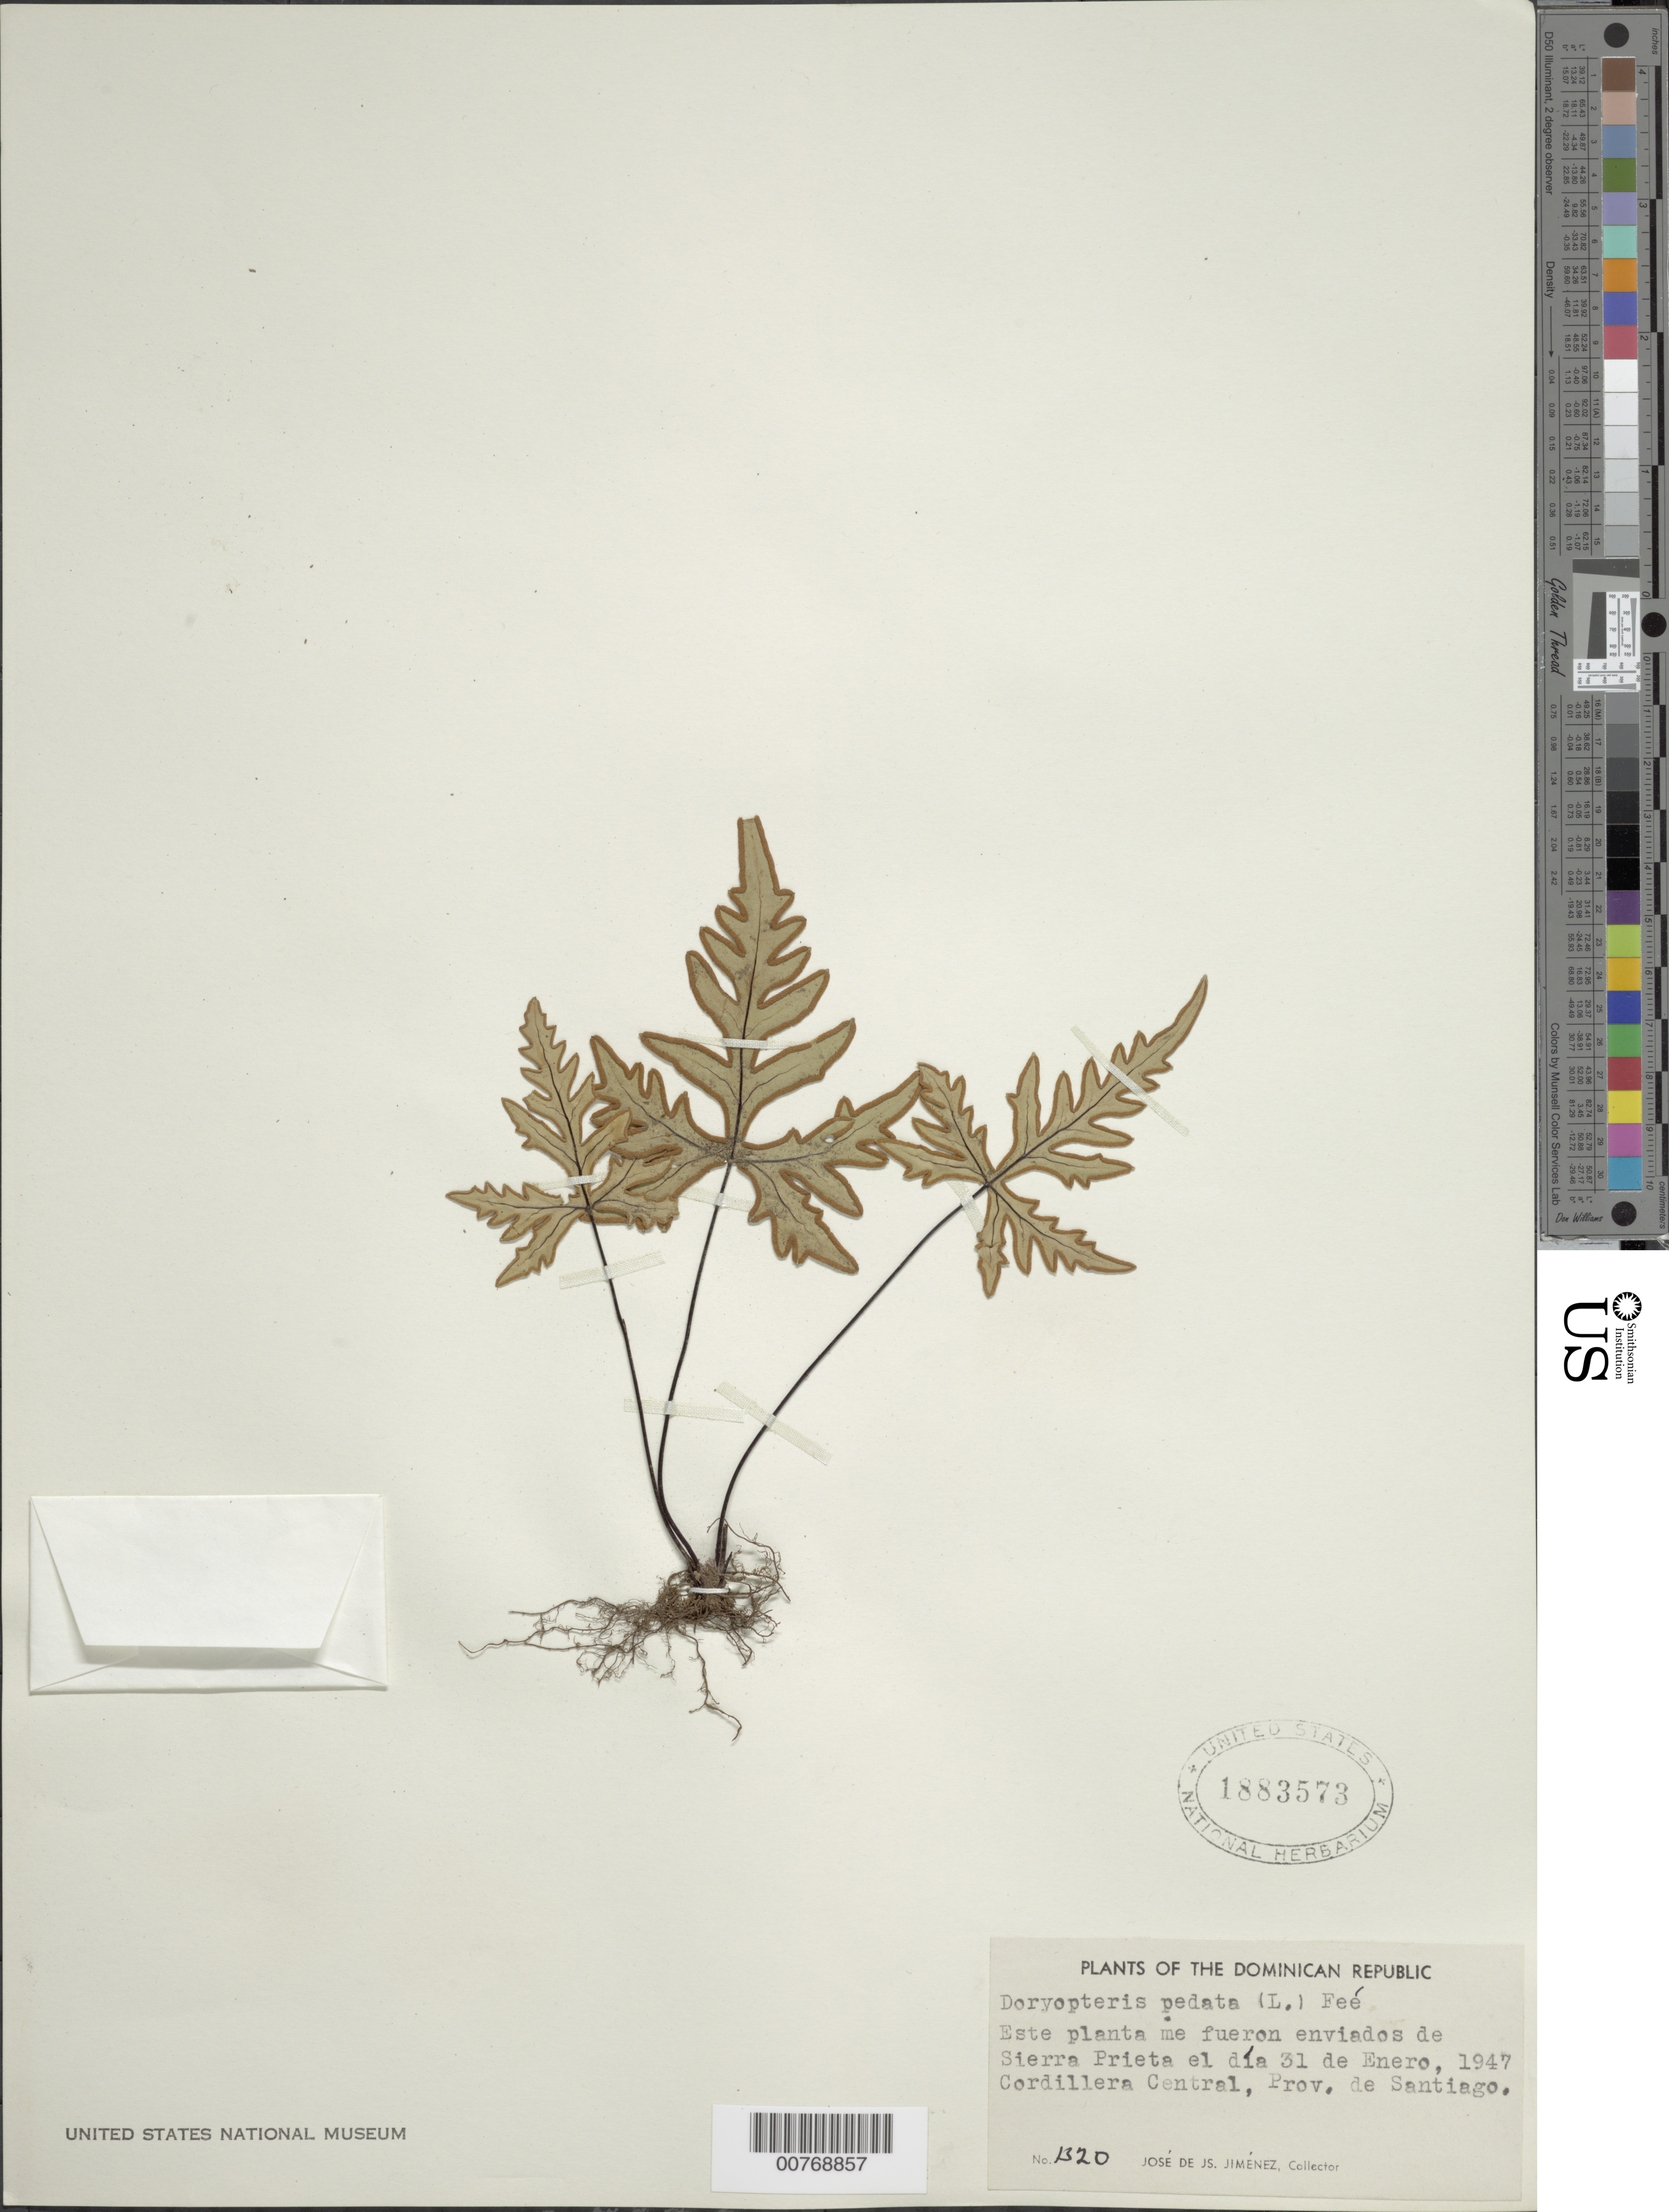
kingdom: Plantae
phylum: Tracheophyta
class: Polypodiopsida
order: Polypodiales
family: Pteridaceae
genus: Doryopteris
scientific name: Doryopteris pedata var. typica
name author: (L.) Fée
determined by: Tryon, Rolla M., Jr.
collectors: J. J. Jiménez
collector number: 1320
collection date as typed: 31 Jan 1947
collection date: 1947-01-31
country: Dominican Republic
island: Hispaniola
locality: Sierra Prieta, Cordillera Central, Provincia de Santiago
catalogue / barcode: US 1883573